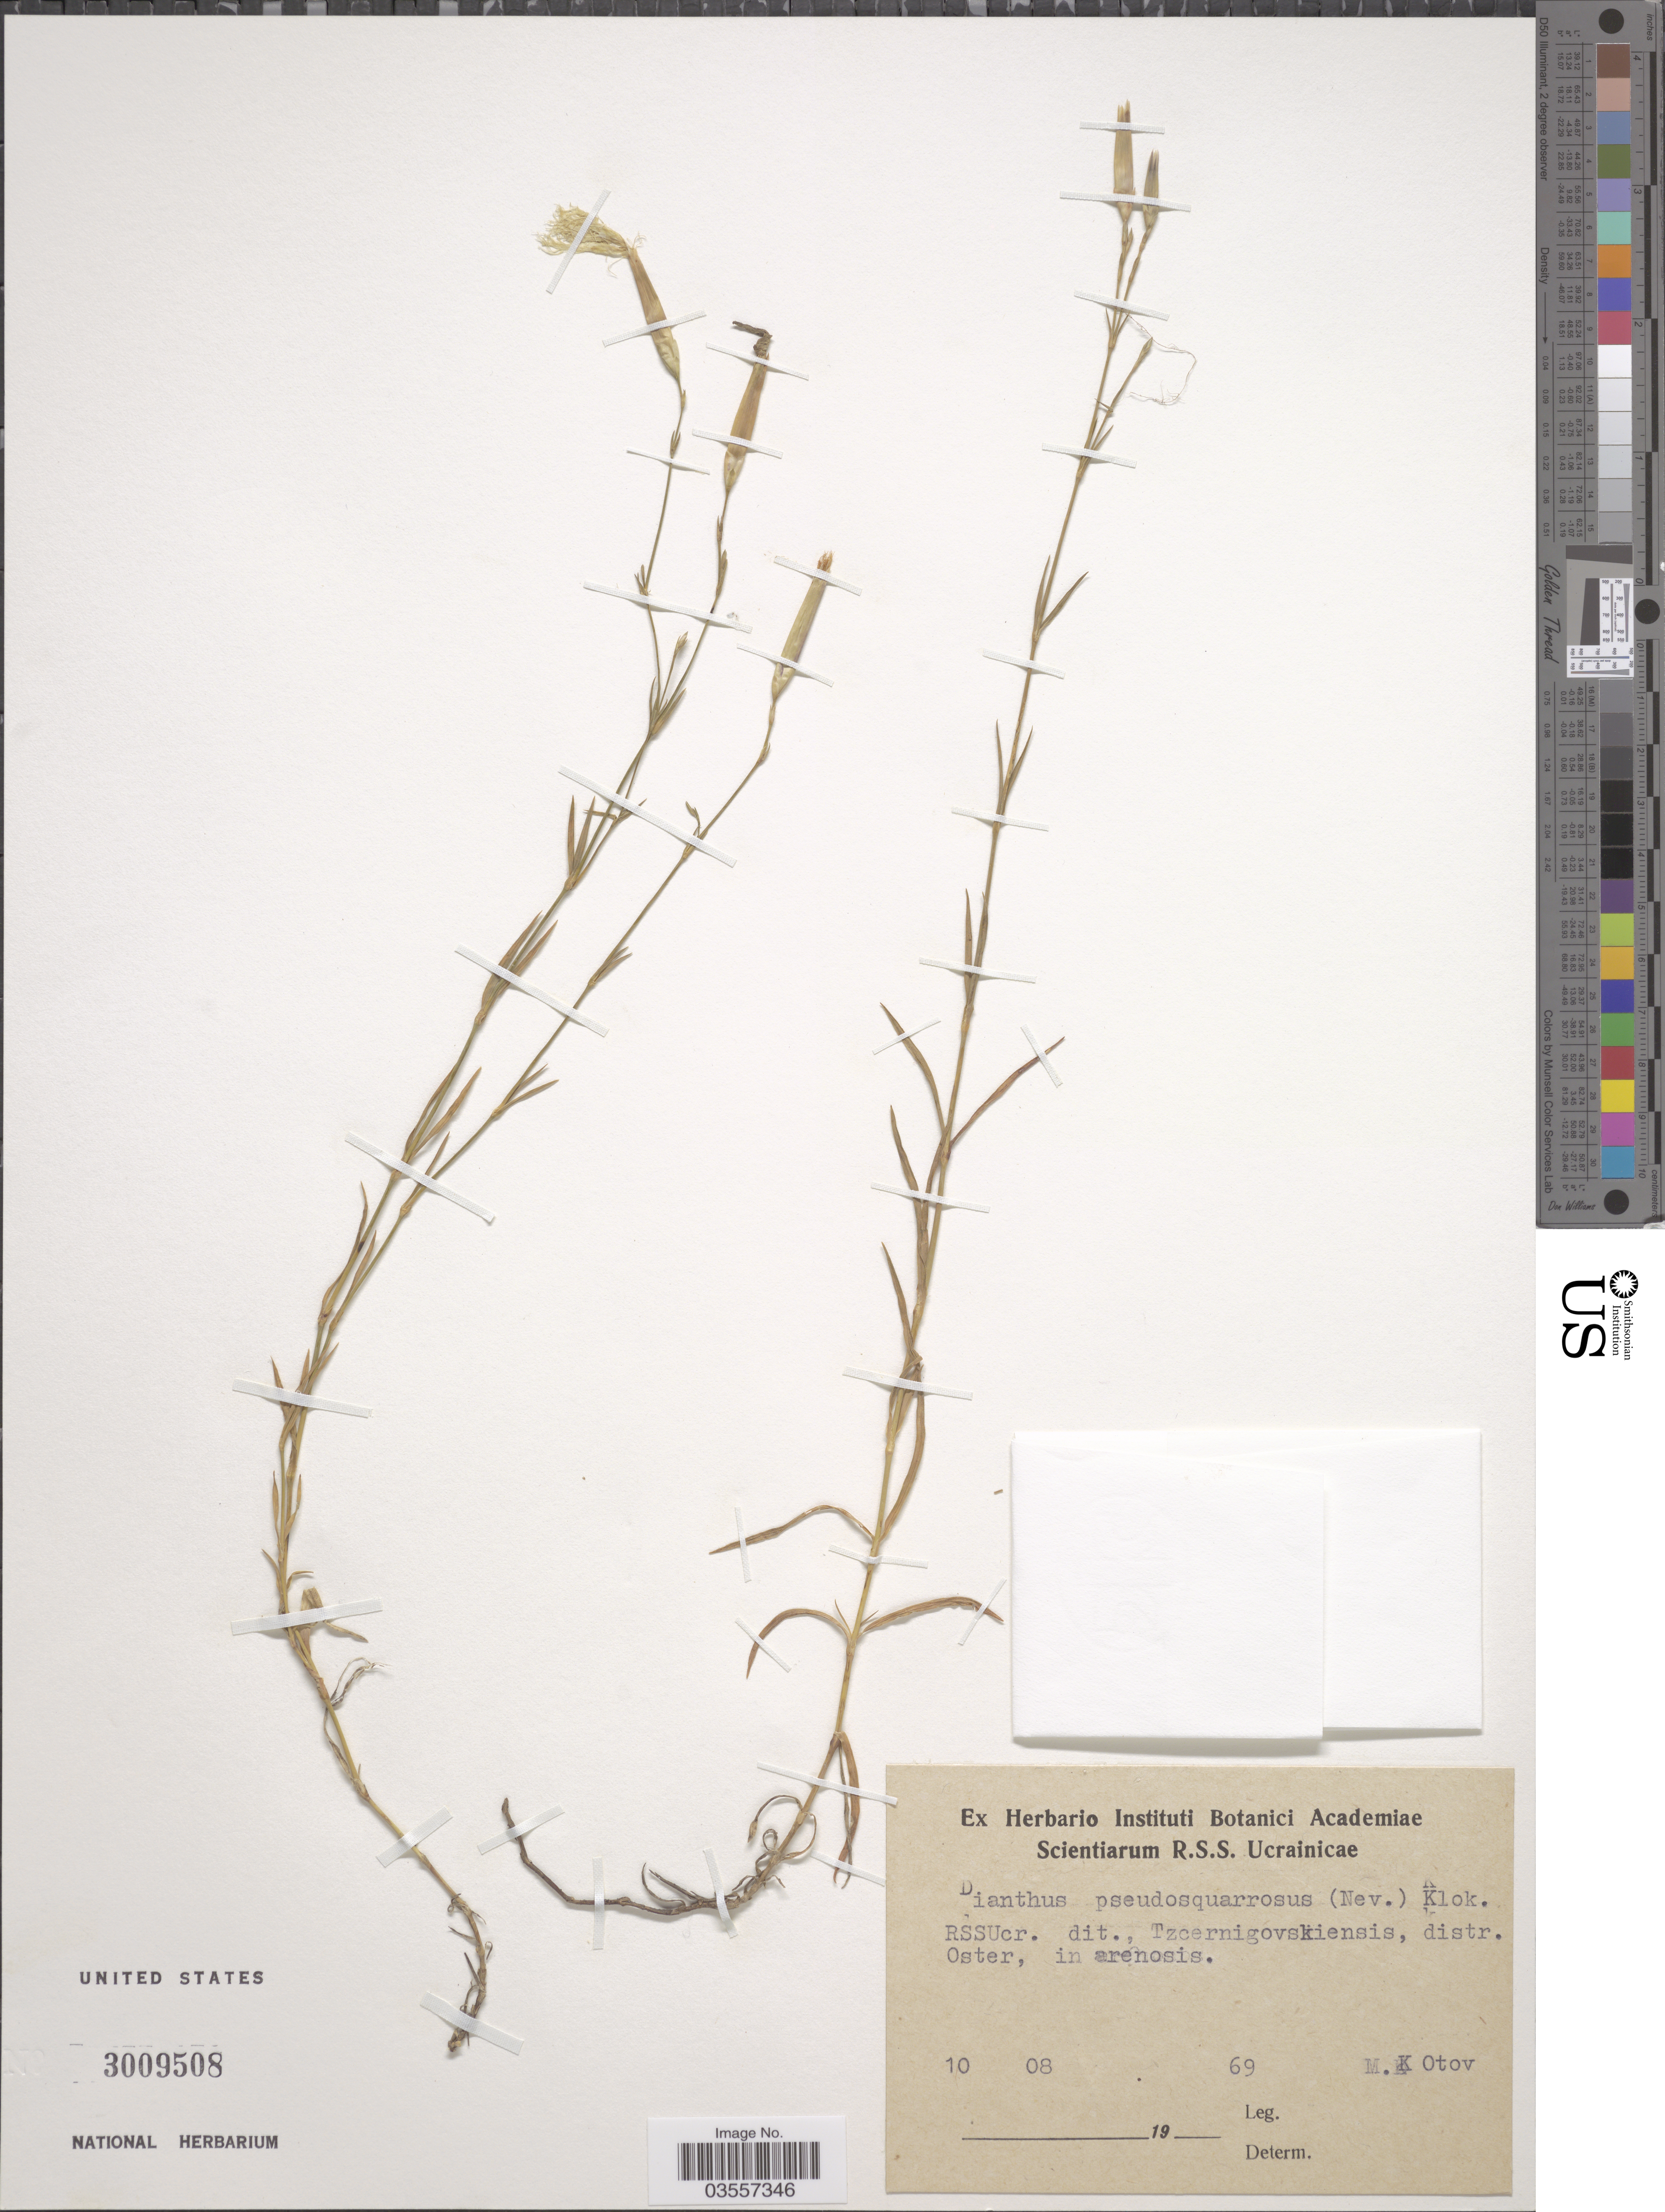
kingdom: Plantae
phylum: Tracheophyta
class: Magnoliopsida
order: Caryophyllales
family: Caryophyllaceae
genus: Dianthus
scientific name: Dianthus pseudosquarrosus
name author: (Novák) Klokov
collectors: M. Kotov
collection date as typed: Transcribed d/m/y: 10/8/69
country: Ukraine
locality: RSSUcr. dit., Tzcernigovskiensis, distr. Oster.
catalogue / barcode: US 3009508